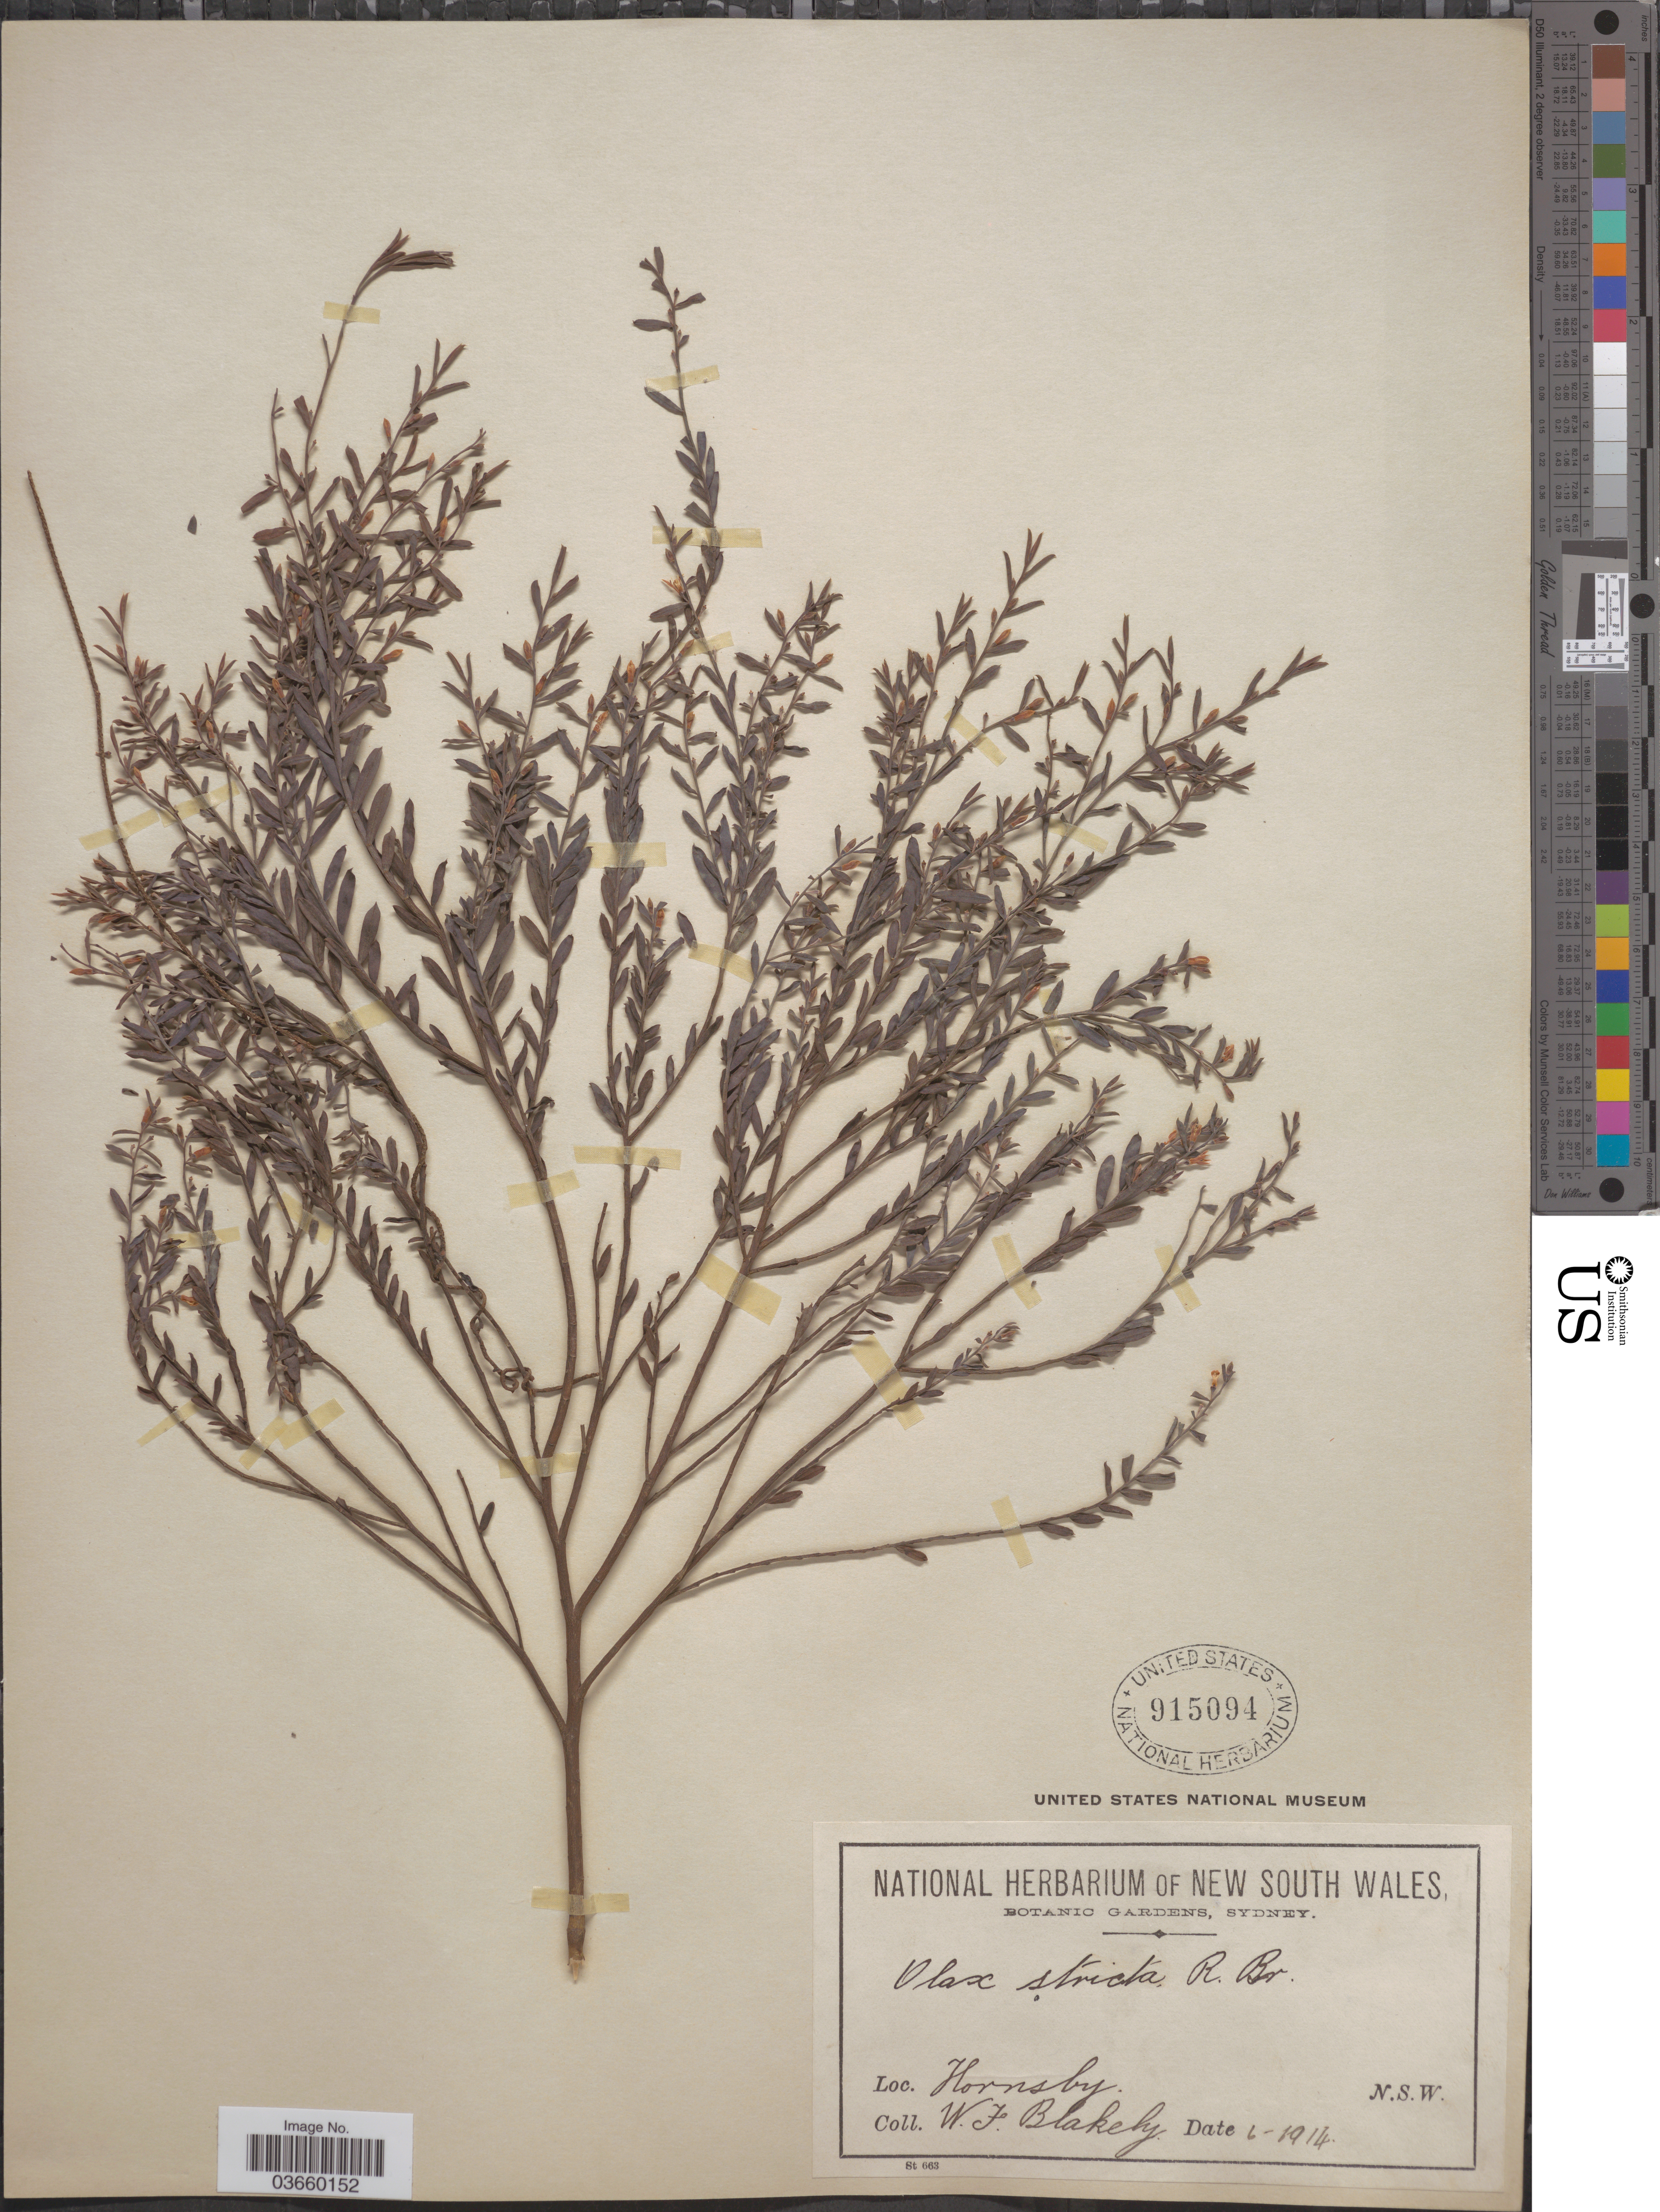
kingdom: Plantae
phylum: Tracheophyta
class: Magnoliopsida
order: Santalales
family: Olacaceae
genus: Olax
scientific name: Olax stricta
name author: R. Br.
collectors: W. Blakely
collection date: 1914-06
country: Australia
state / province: New South Wales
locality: Hornsby.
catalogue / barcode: US 915094